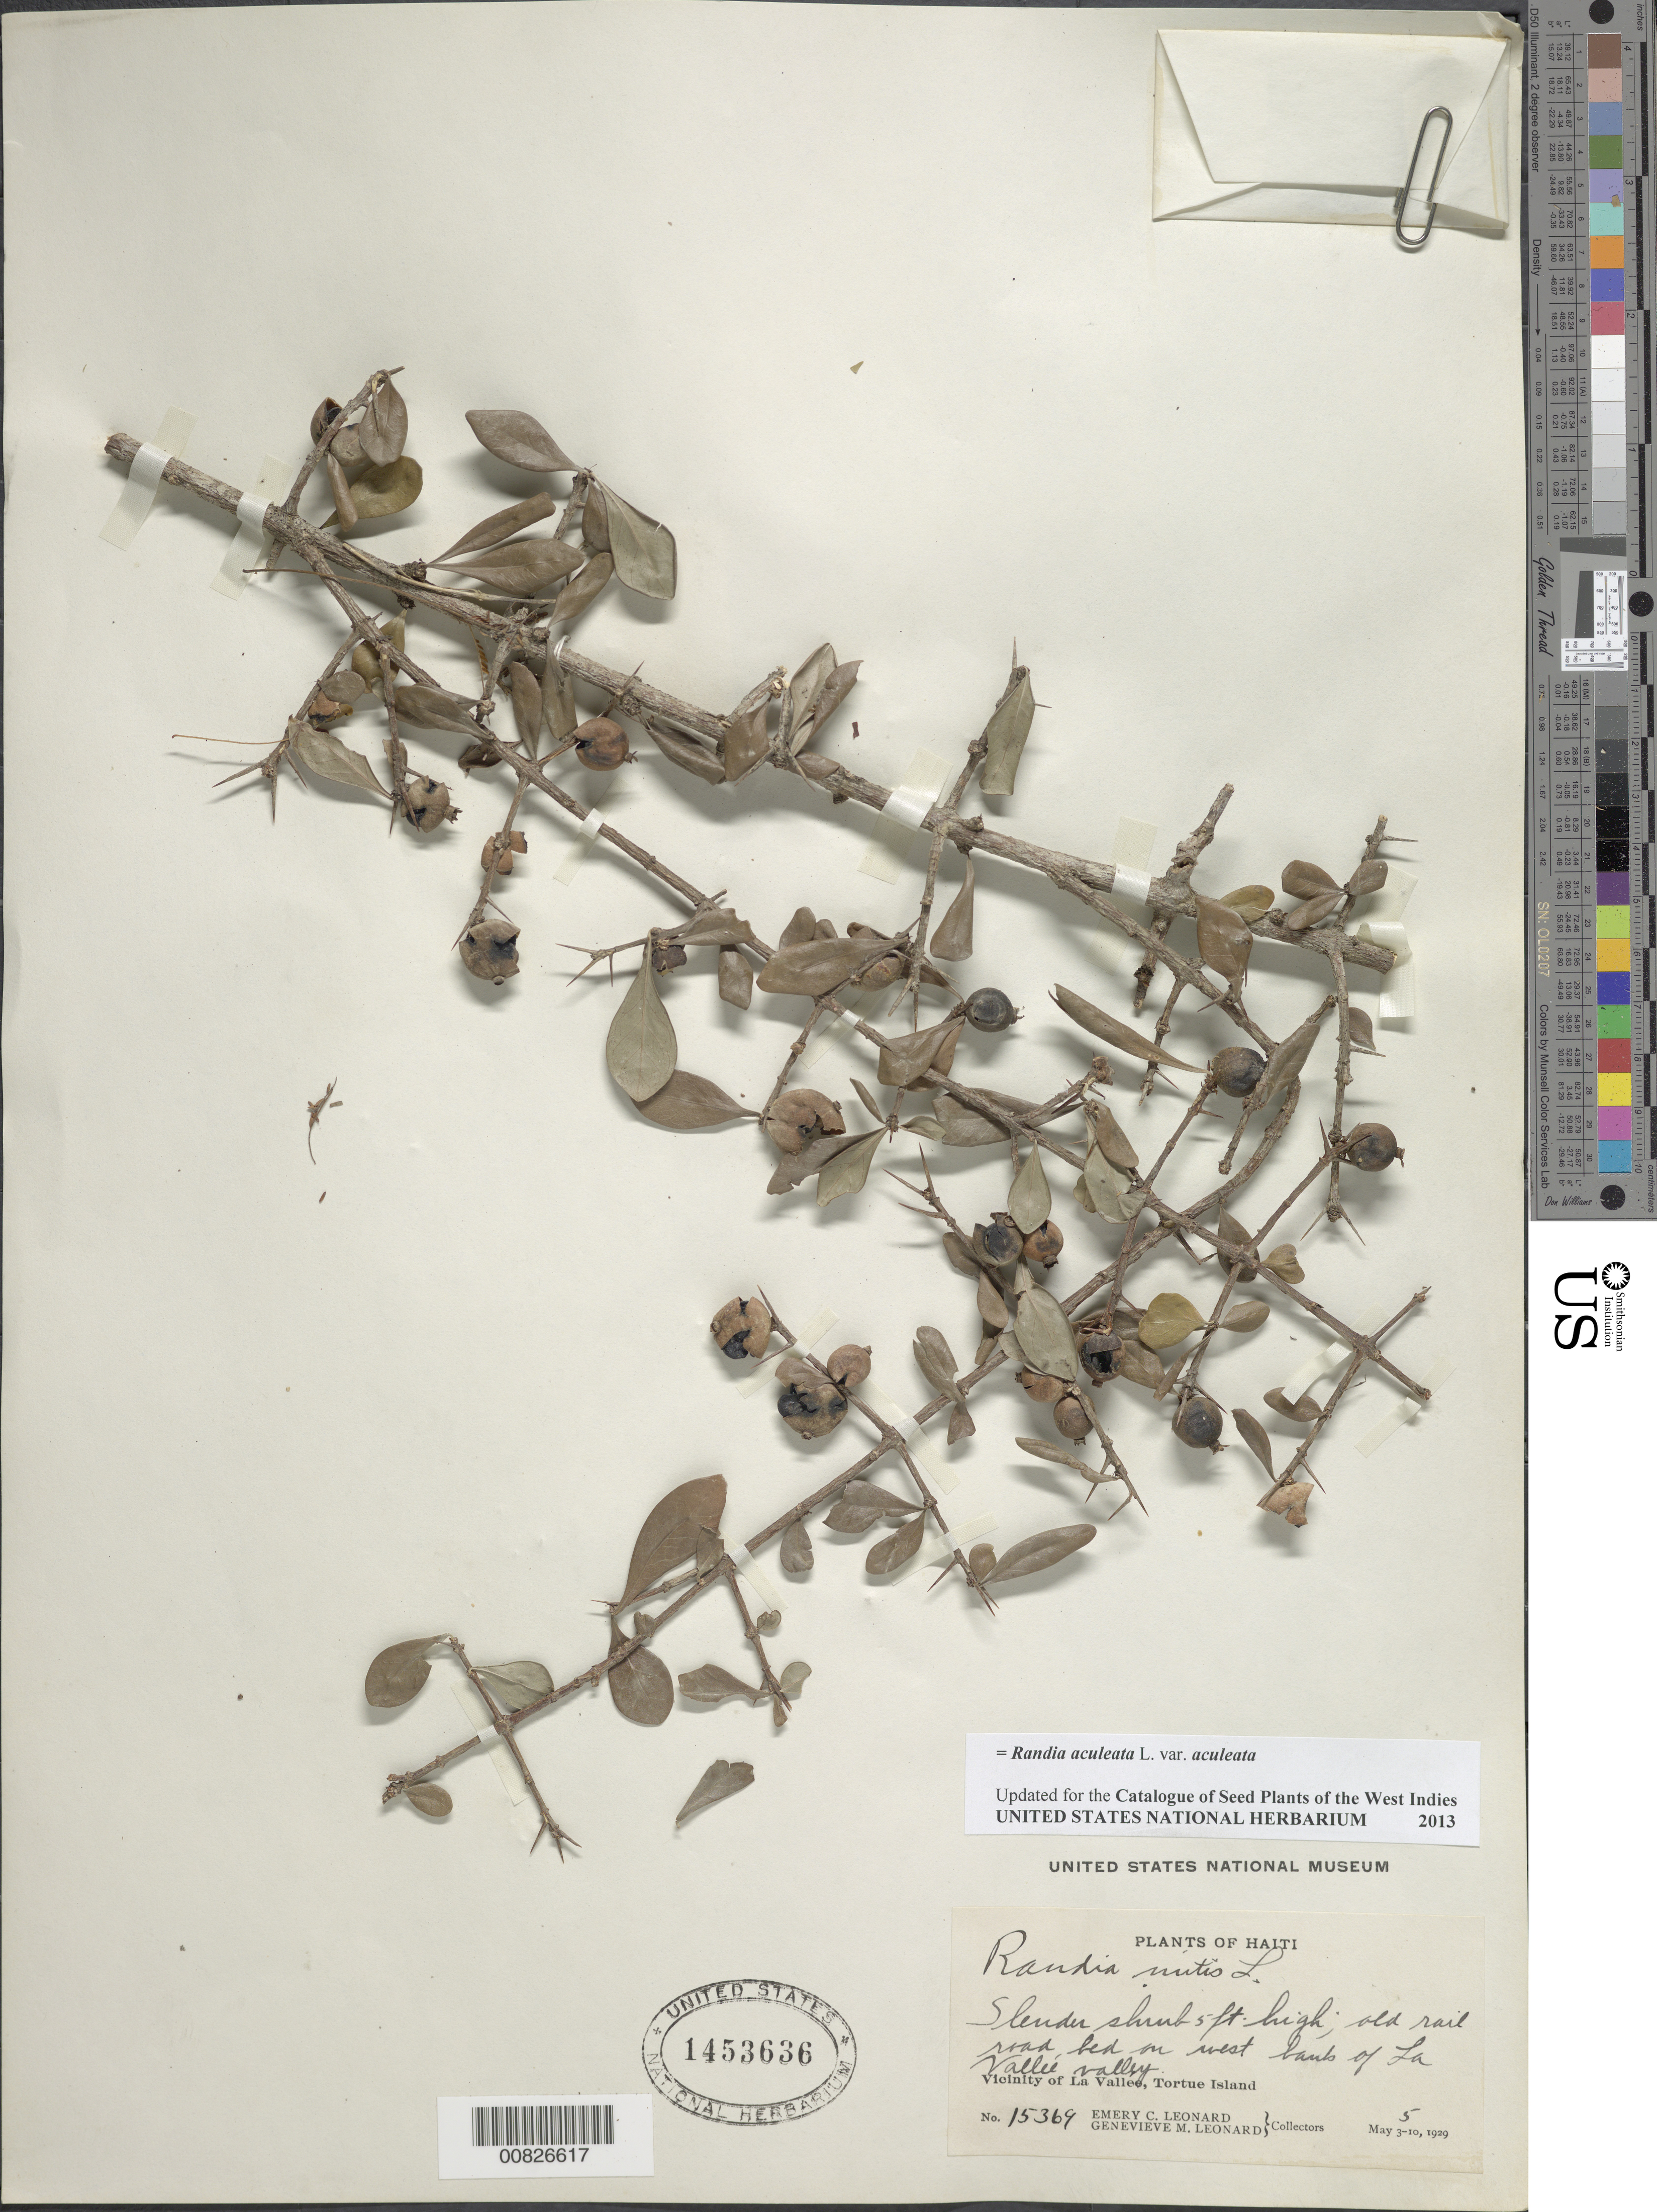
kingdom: Plantae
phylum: Tracheophyta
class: Magnoliopsida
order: Gentianales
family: Rubiaceae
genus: Randia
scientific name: Randia aculeata var. aculeata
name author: L.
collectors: E. C. Leonard & G. M. Leonard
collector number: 15369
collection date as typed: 05 May 1929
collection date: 1929-05-05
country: Haiti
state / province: Nord-Ouest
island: Île de la Tortue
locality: Vicinity of La Vallée, west banks of La Vallée valley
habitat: Old railroad bed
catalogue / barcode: US 1453636